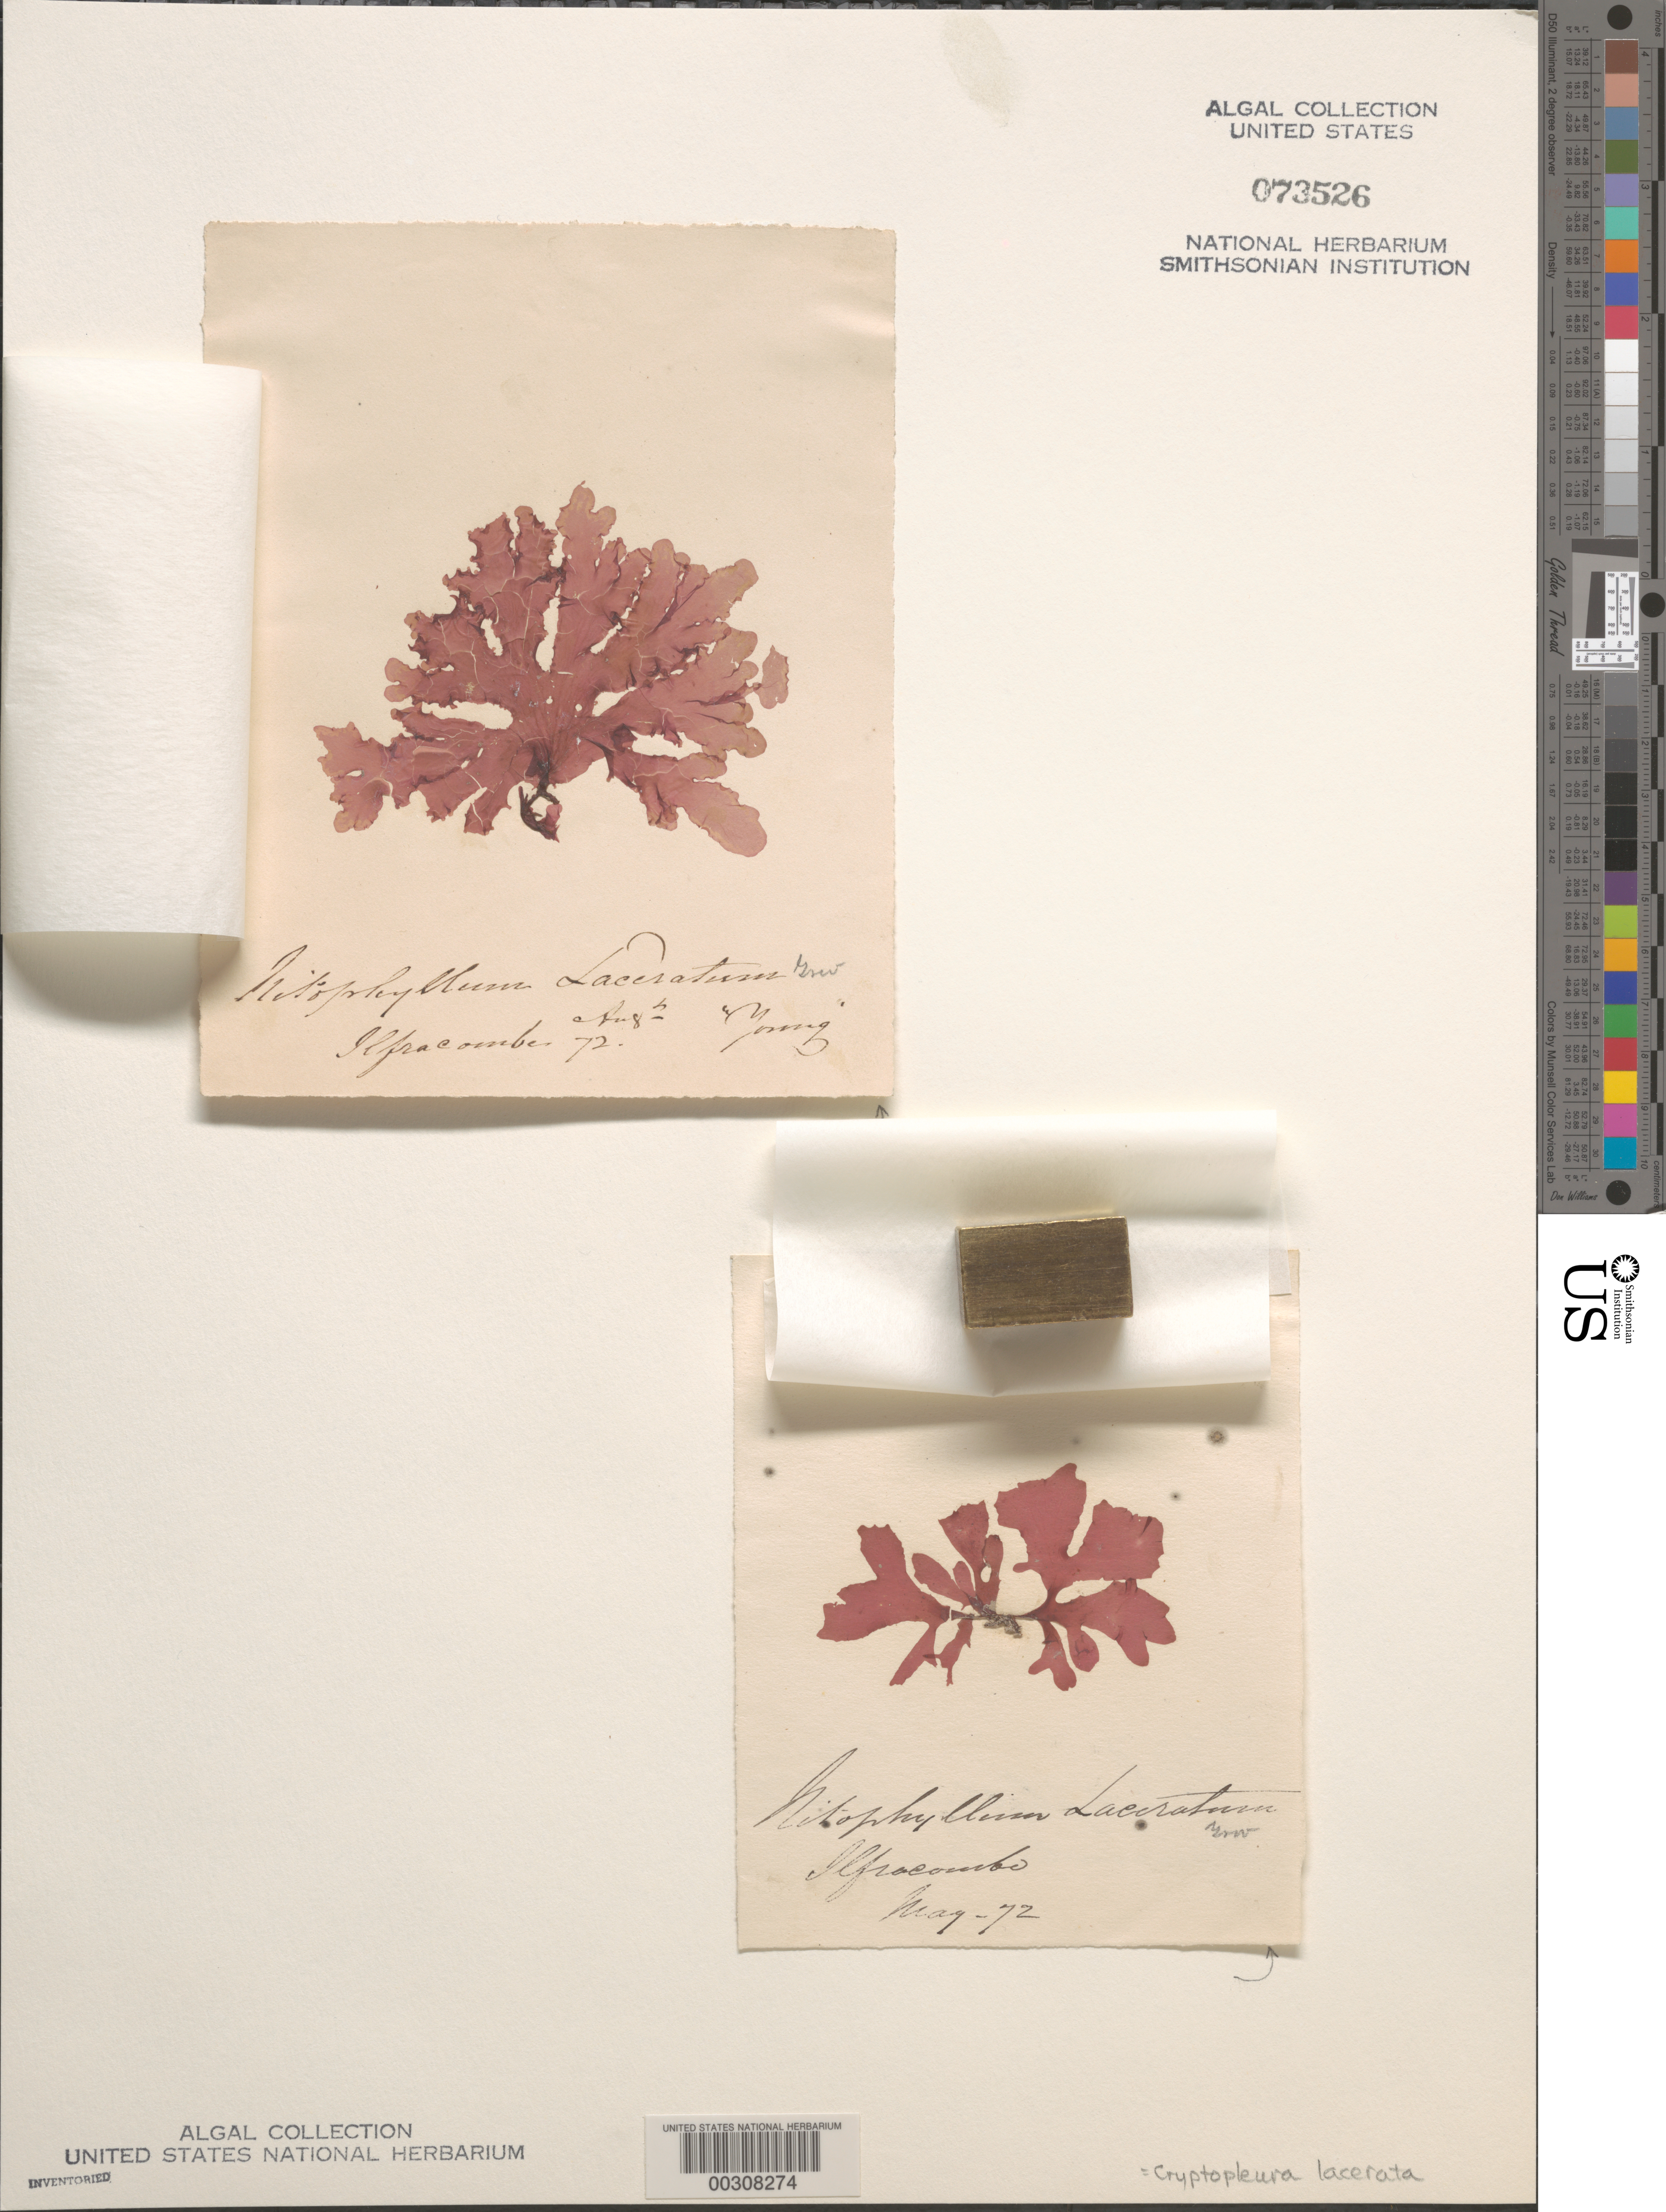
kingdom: Plantae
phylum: Rhodophyta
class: Florideophyceae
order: Ceramiales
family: Delesseriaceae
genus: Cryptopleura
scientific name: Cryptopleura ramosa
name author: (Huds.) L.M. Newton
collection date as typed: May 1872 AND -- Aug 1872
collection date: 1872-05,1872-08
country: United Kingdom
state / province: England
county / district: Devon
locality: Ilfracombe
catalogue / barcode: US 73526